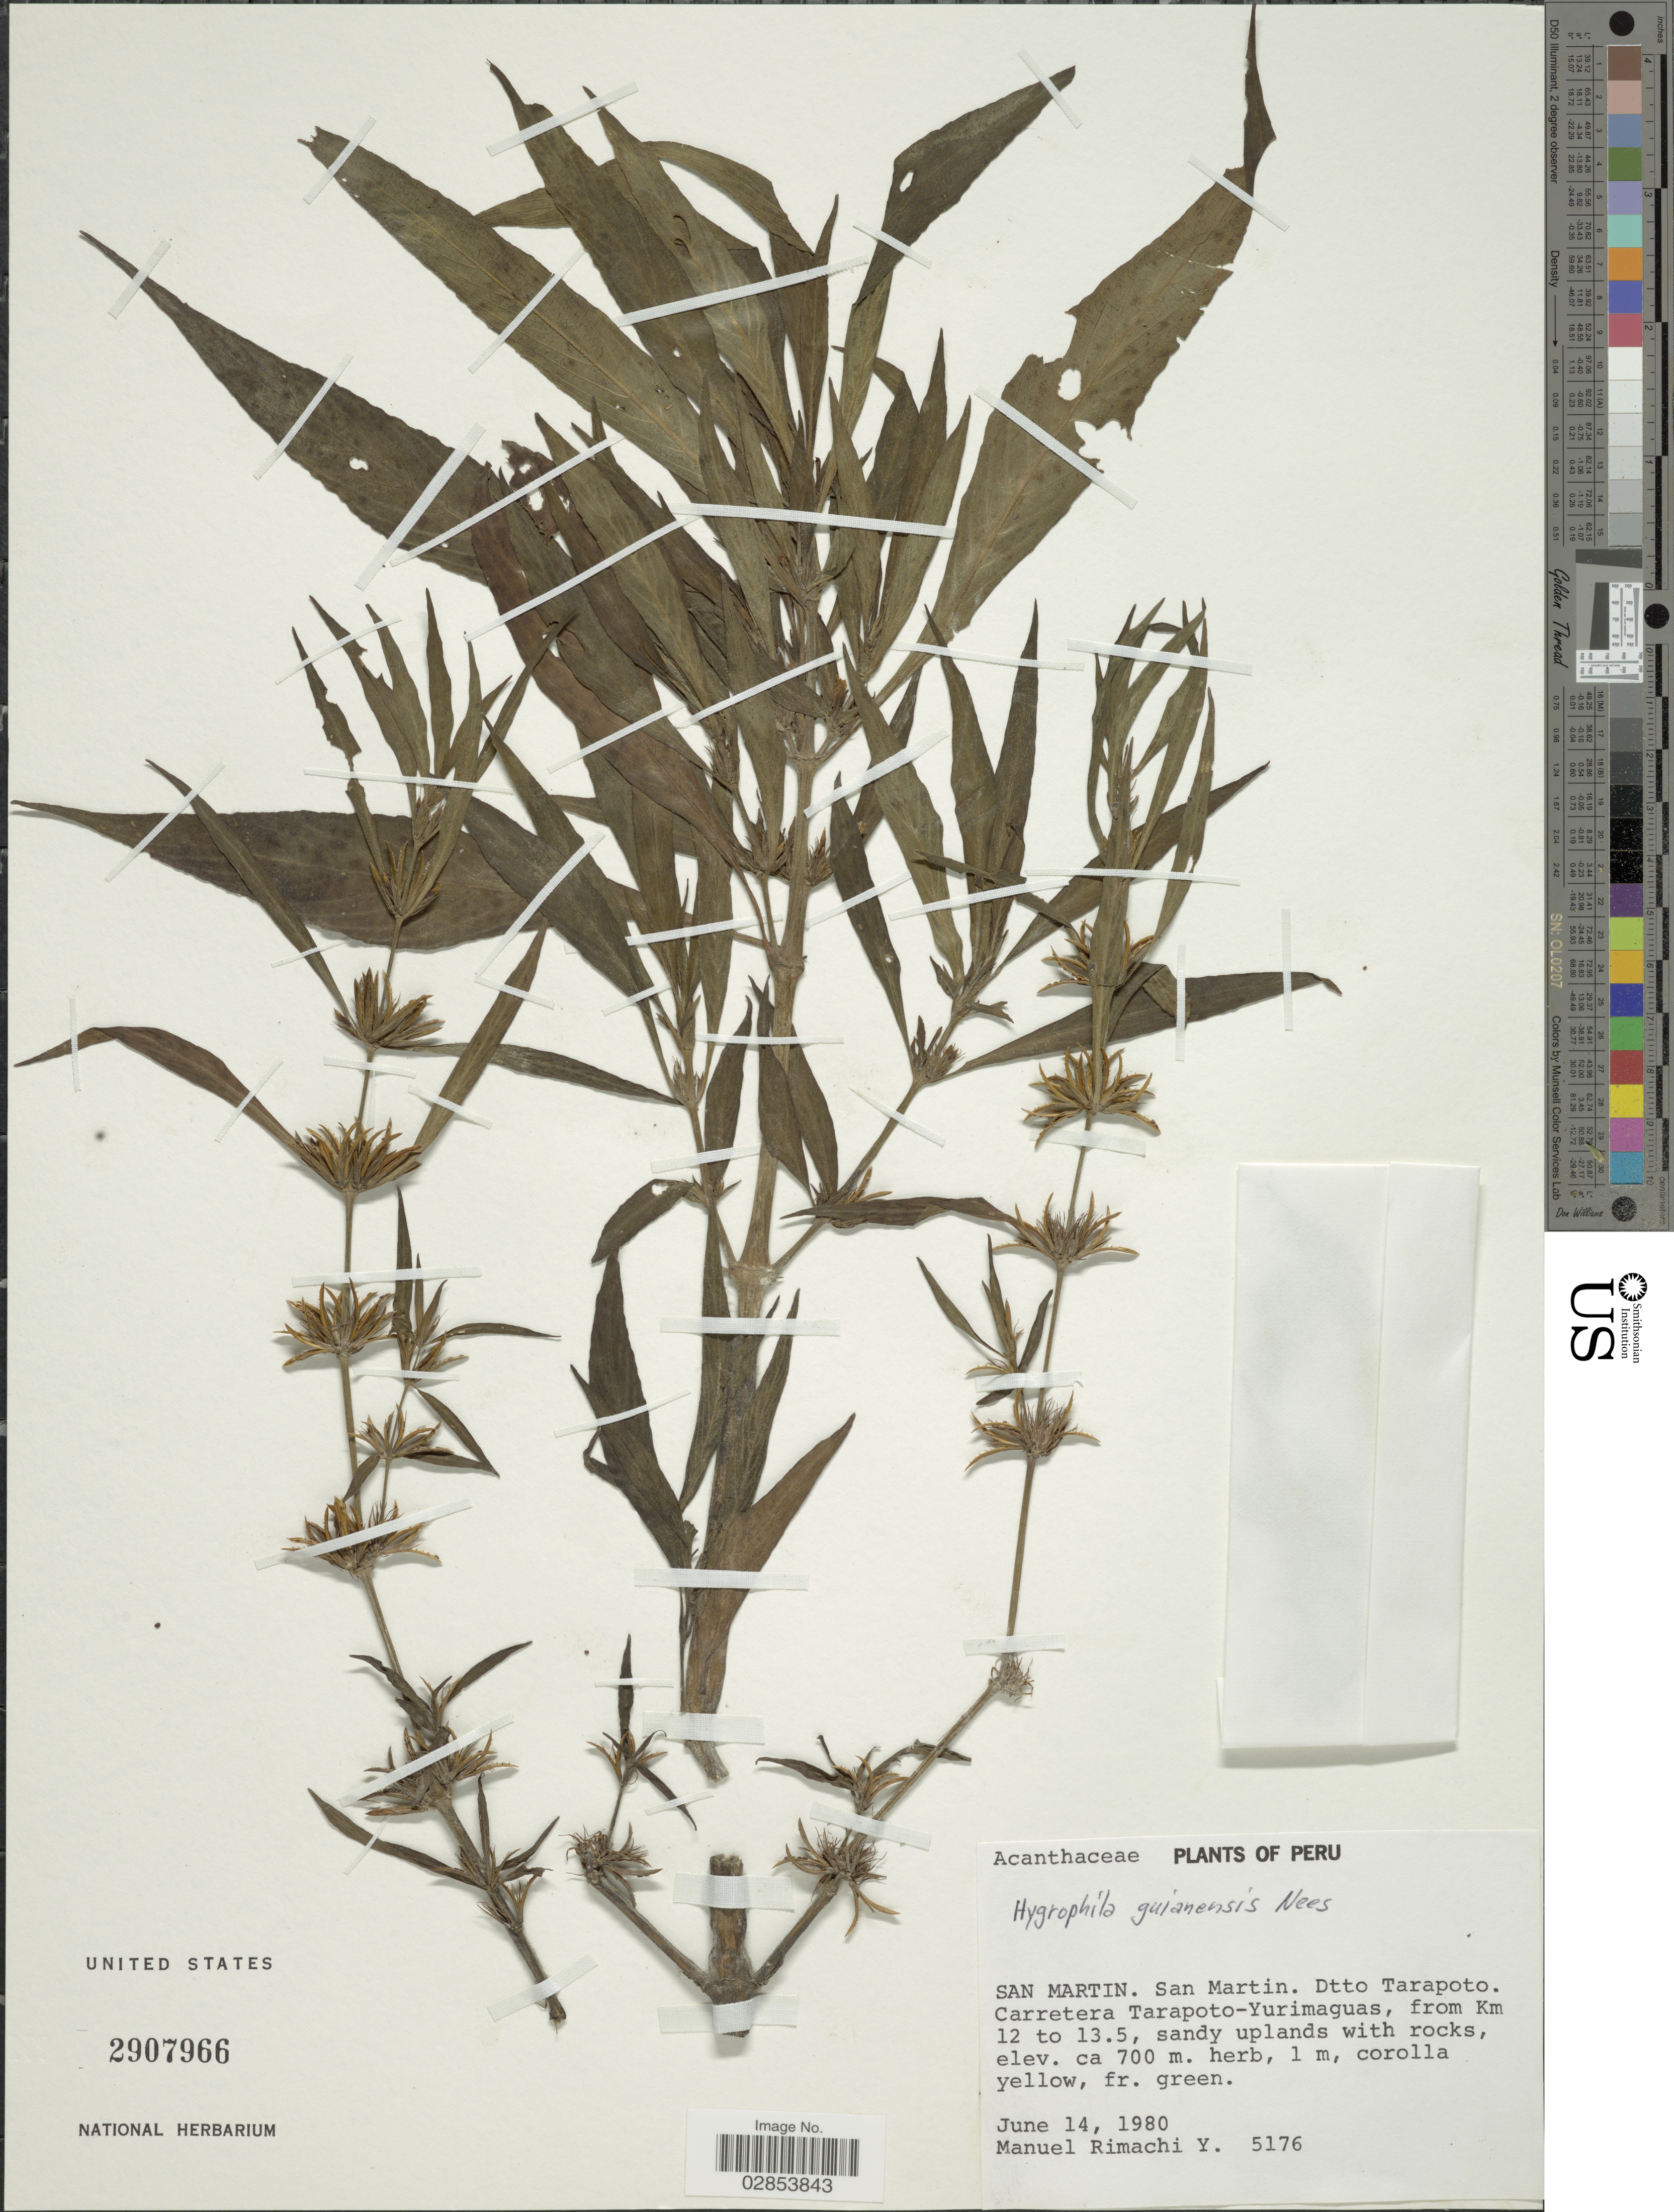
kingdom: Plantae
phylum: Tracheophyta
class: Magnoliopsida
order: Lamiales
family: Acanthaceae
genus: Hygrophila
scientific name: Hygrophila costata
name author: Nees & T. Nees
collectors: M. Rimachi Y.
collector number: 5176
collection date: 1980-06-14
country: Peru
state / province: San Martín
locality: San Martin. Dtto Tarapoto. Carretera Tarapoto-Yurimaguas, from Km 12 to 13.5.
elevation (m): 700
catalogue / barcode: US 2907966